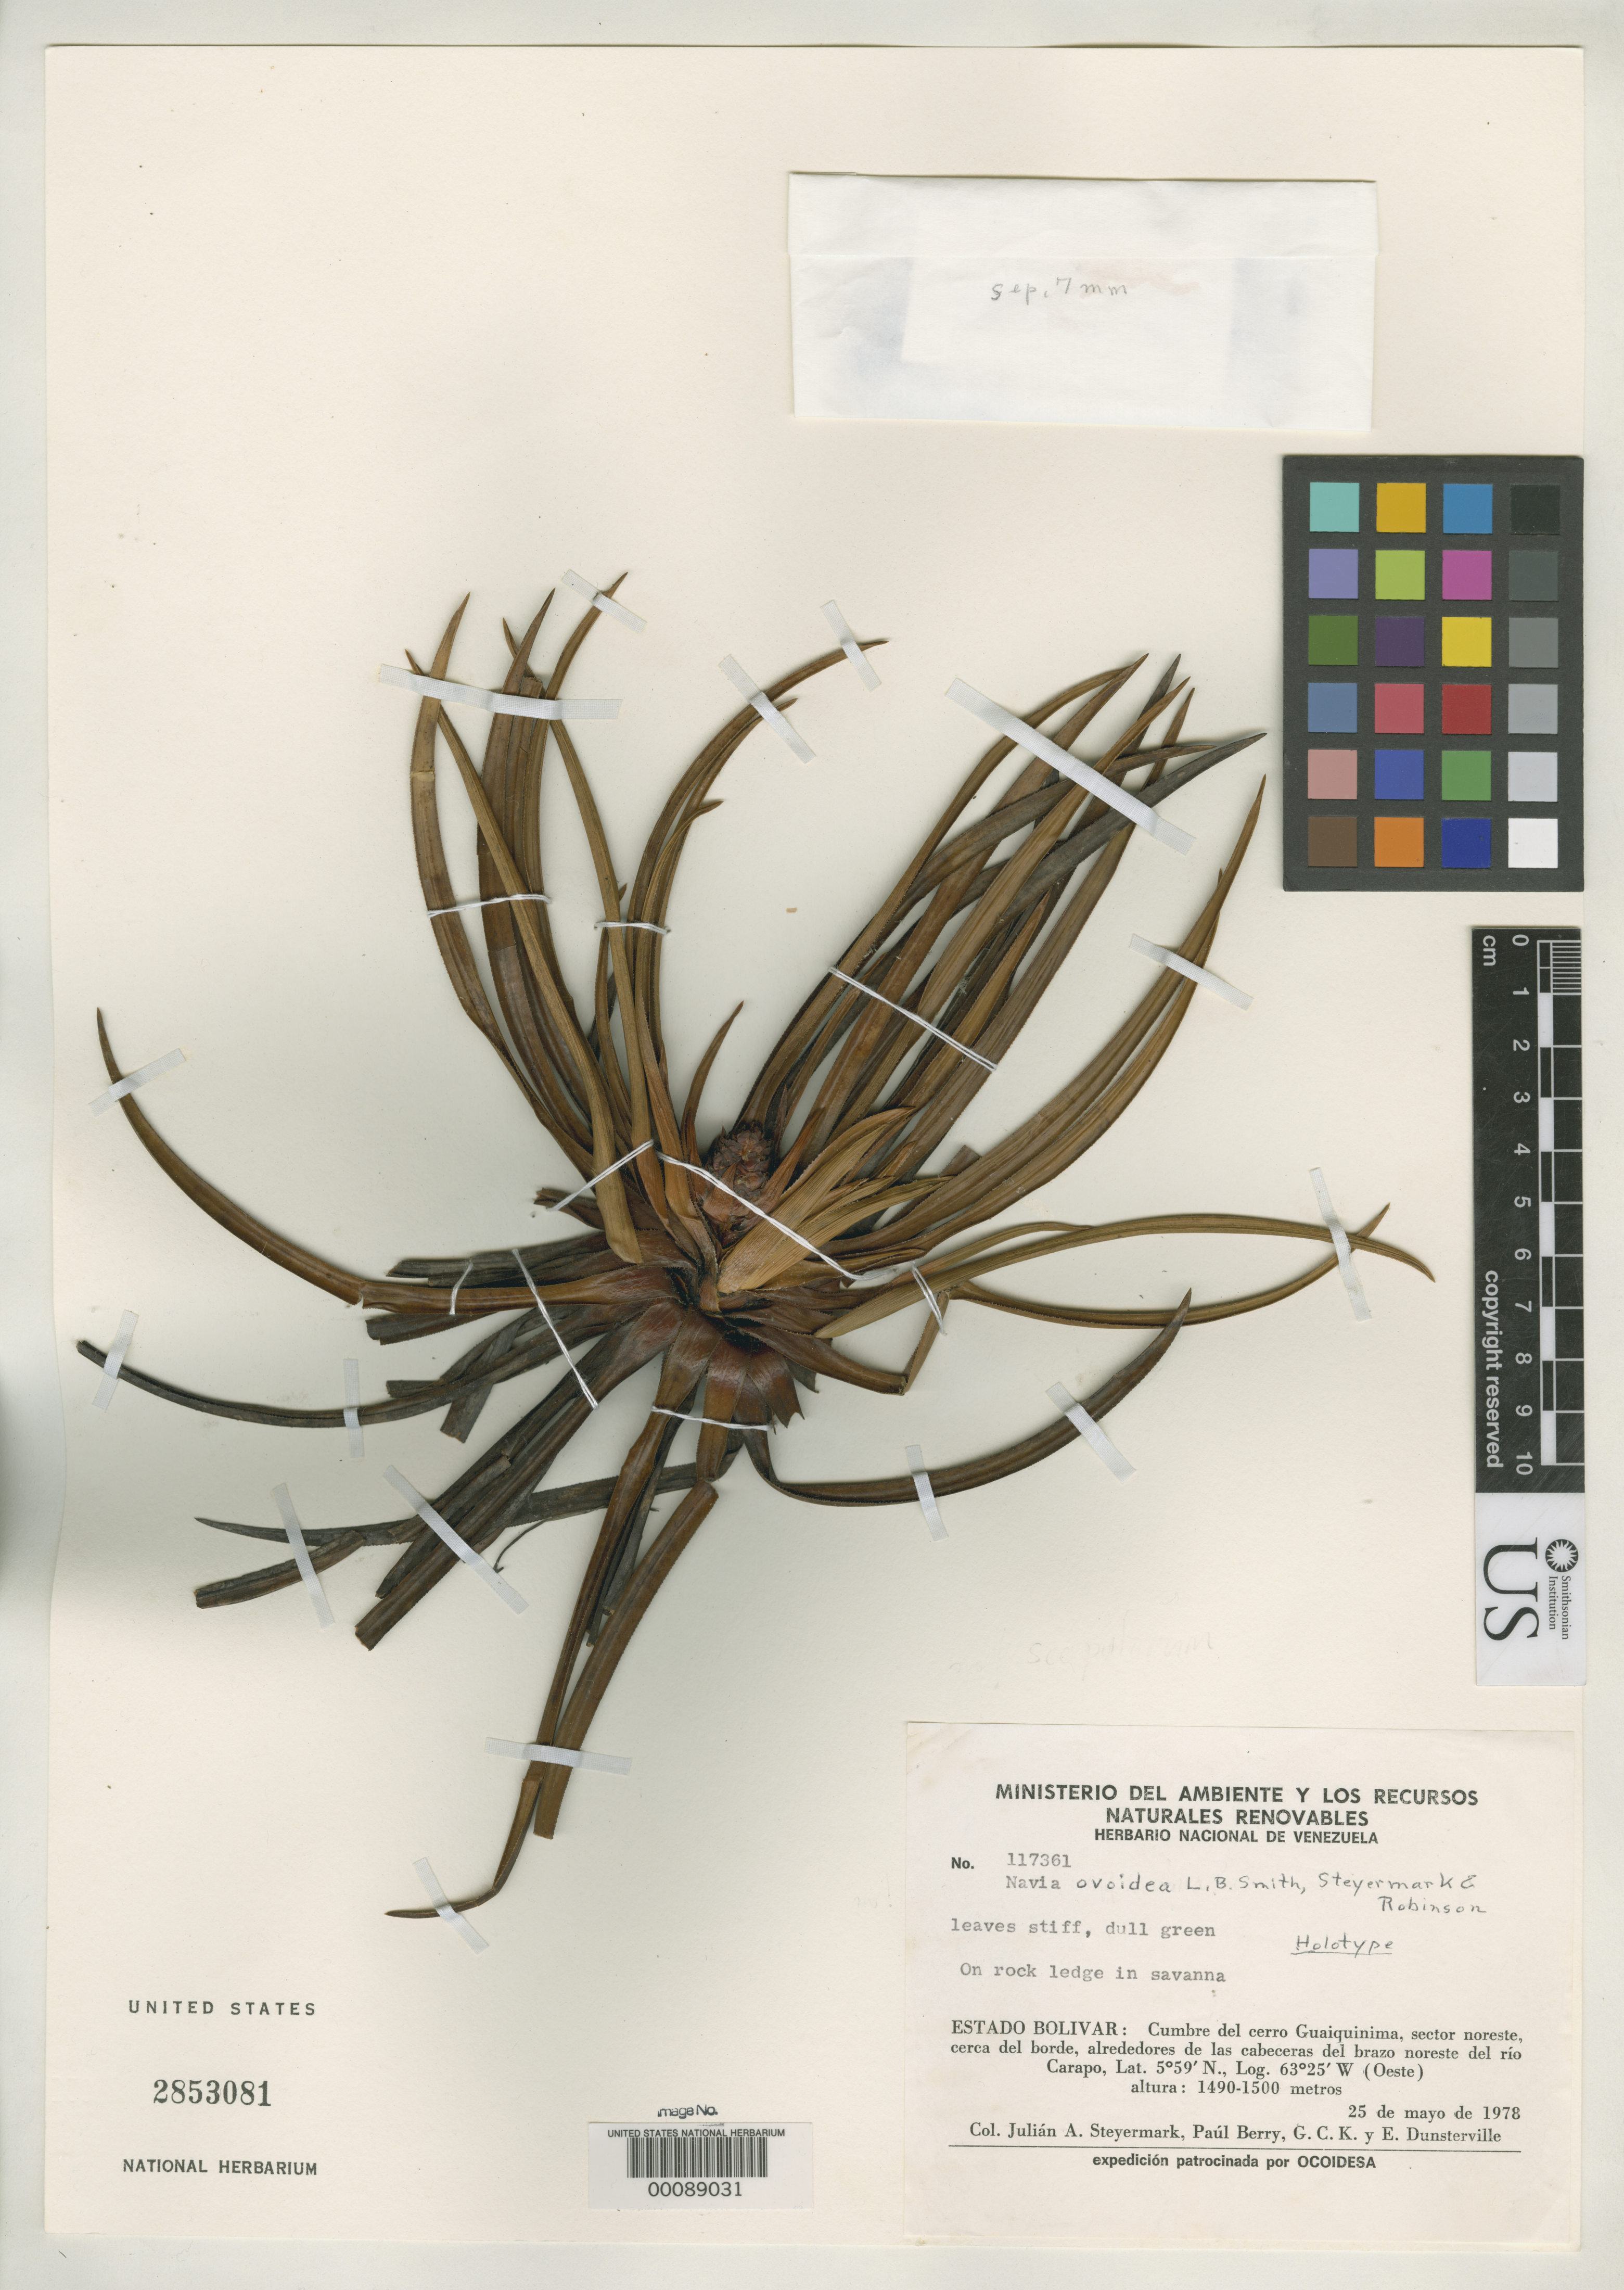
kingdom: Plantae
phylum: Tracheophyta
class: Liliopsida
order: Poales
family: Bromeliaceae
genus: Navia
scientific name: Navia ovoidea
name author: L.B. Sm. in Steyerm.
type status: Holotype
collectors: J. Steyermark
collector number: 117361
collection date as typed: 25 May 1978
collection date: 1978-05-25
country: Venezuela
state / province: Bolivar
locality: Cumbre del Cerro Guaiquinima.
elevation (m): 1490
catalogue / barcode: US 2853081